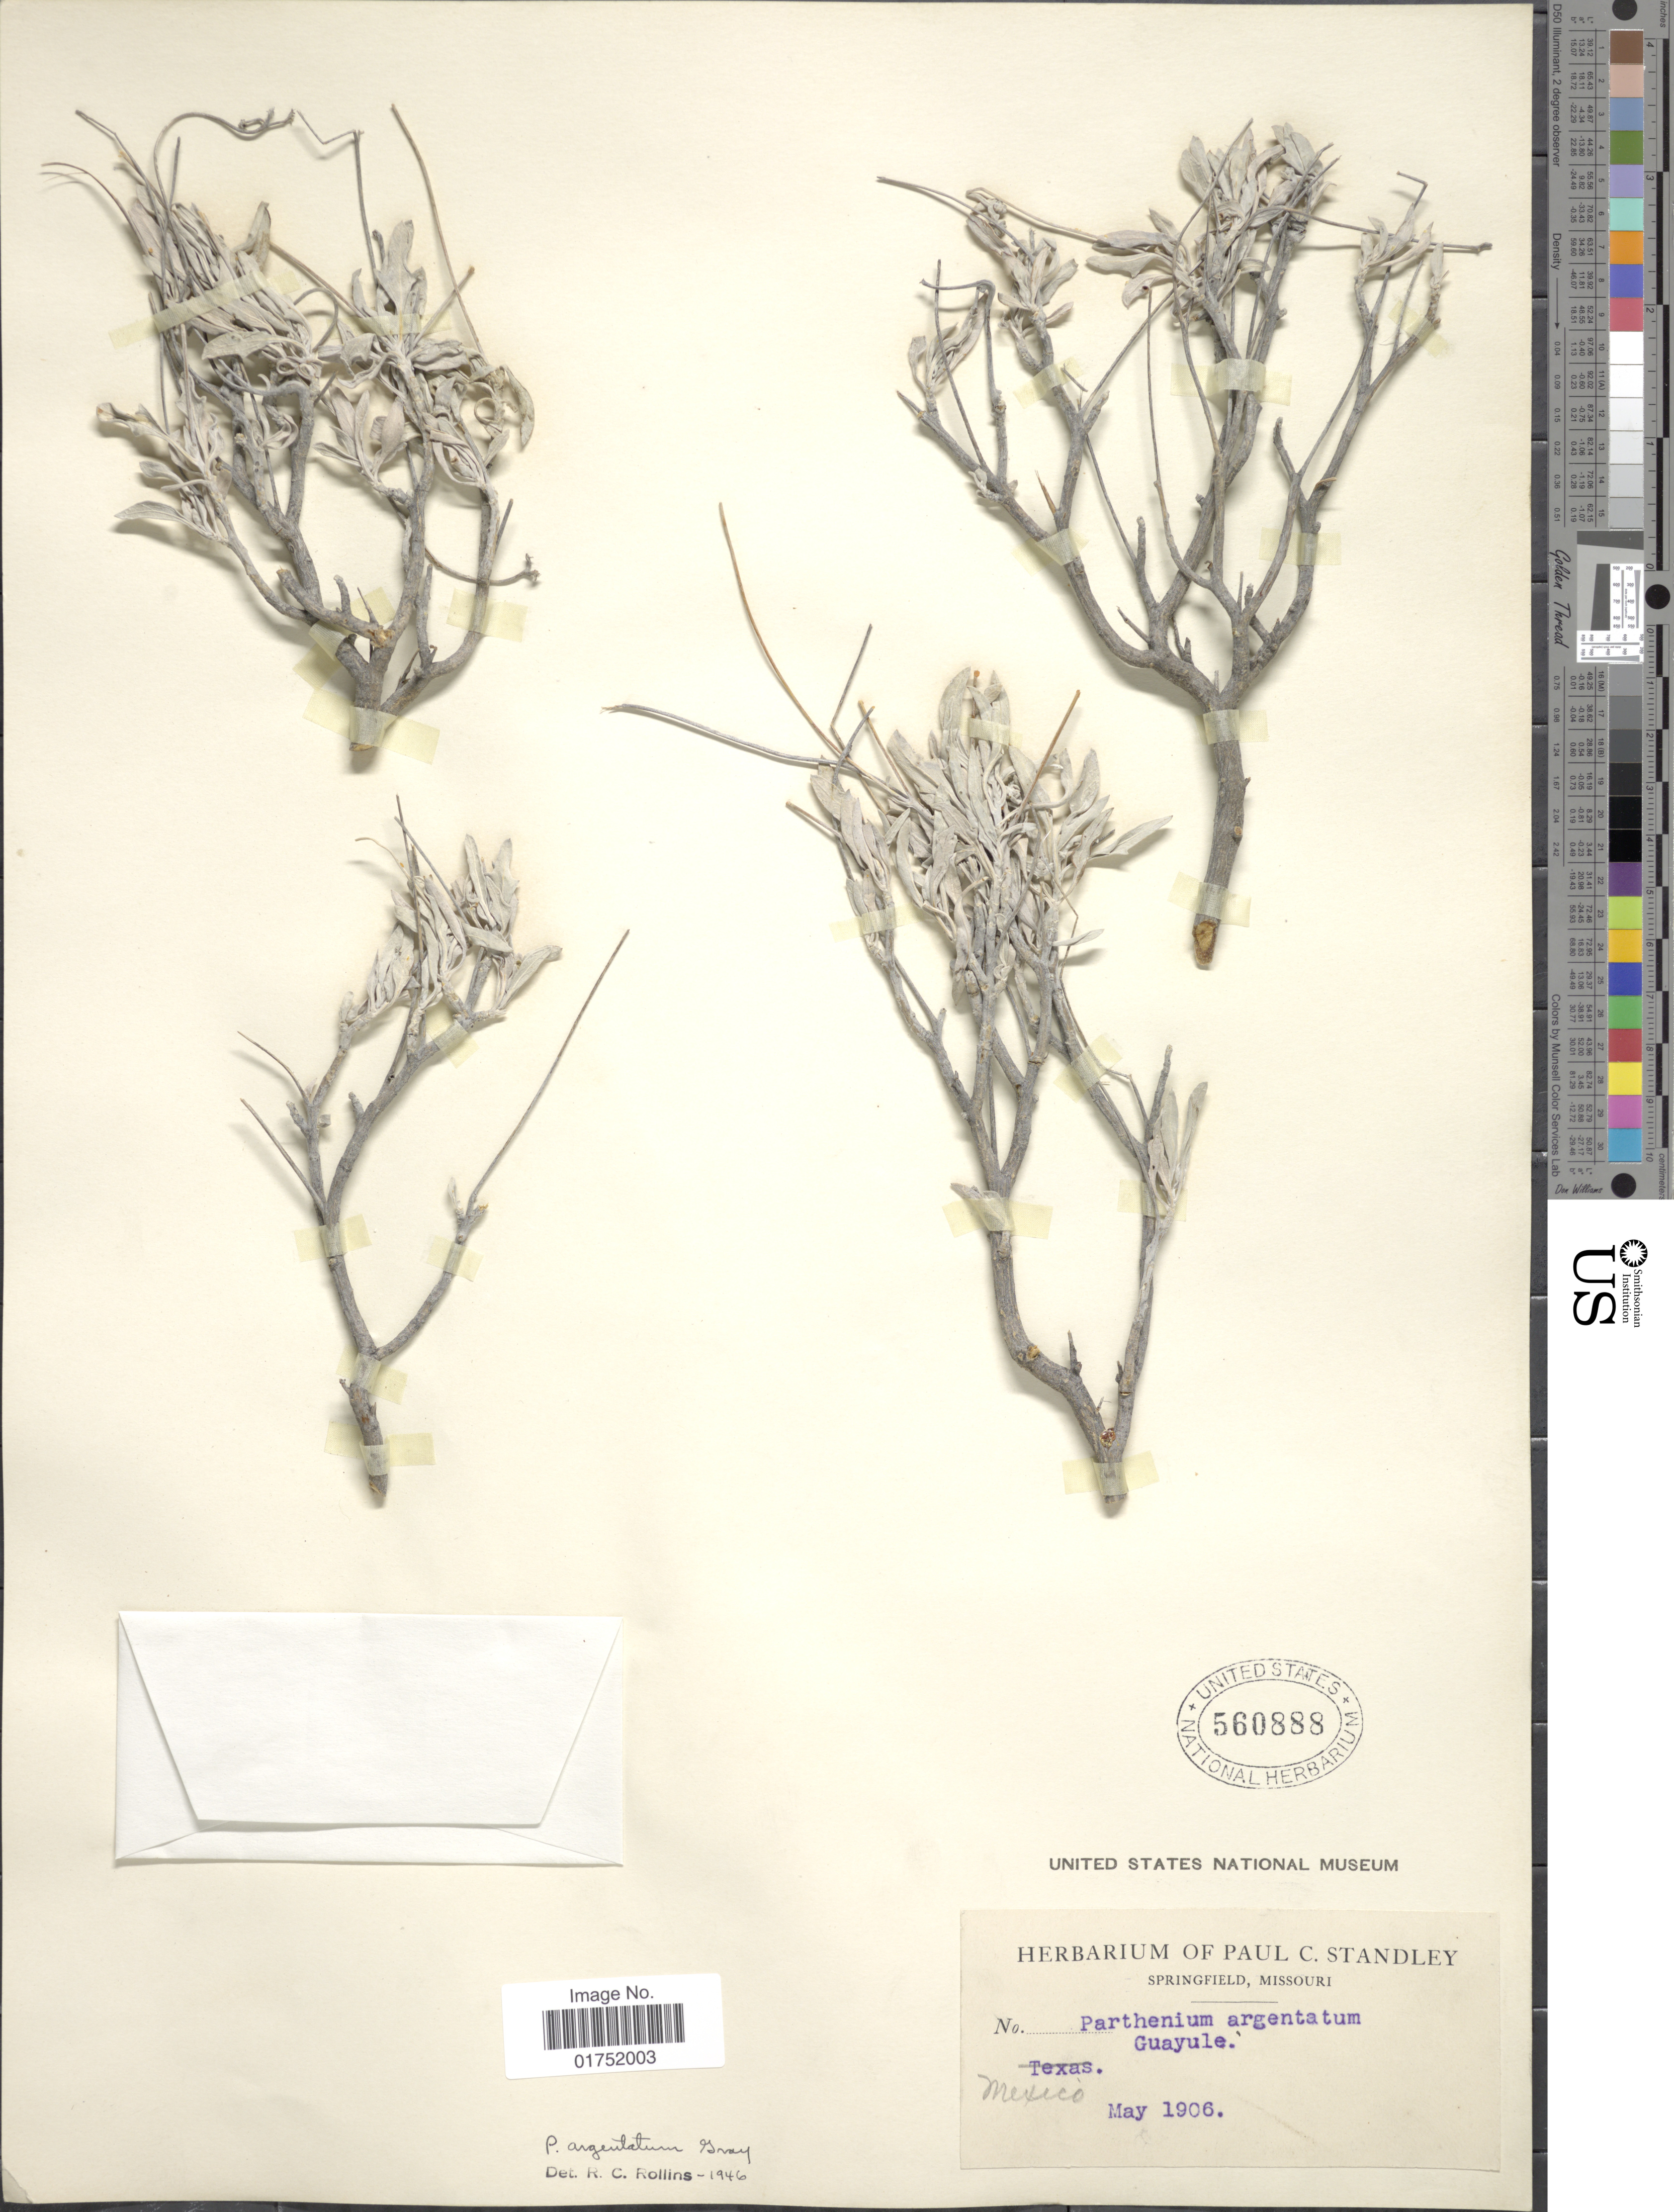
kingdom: Plantae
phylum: Tracheophyta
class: Magnoliopsida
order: Asterales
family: Asteraceae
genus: Parthenium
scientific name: Parthenium argentatum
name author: A. Gray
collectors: ex herb. Paul C. Standley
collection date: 1906-05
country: Mexico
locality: Guayule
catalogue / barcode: US 560888